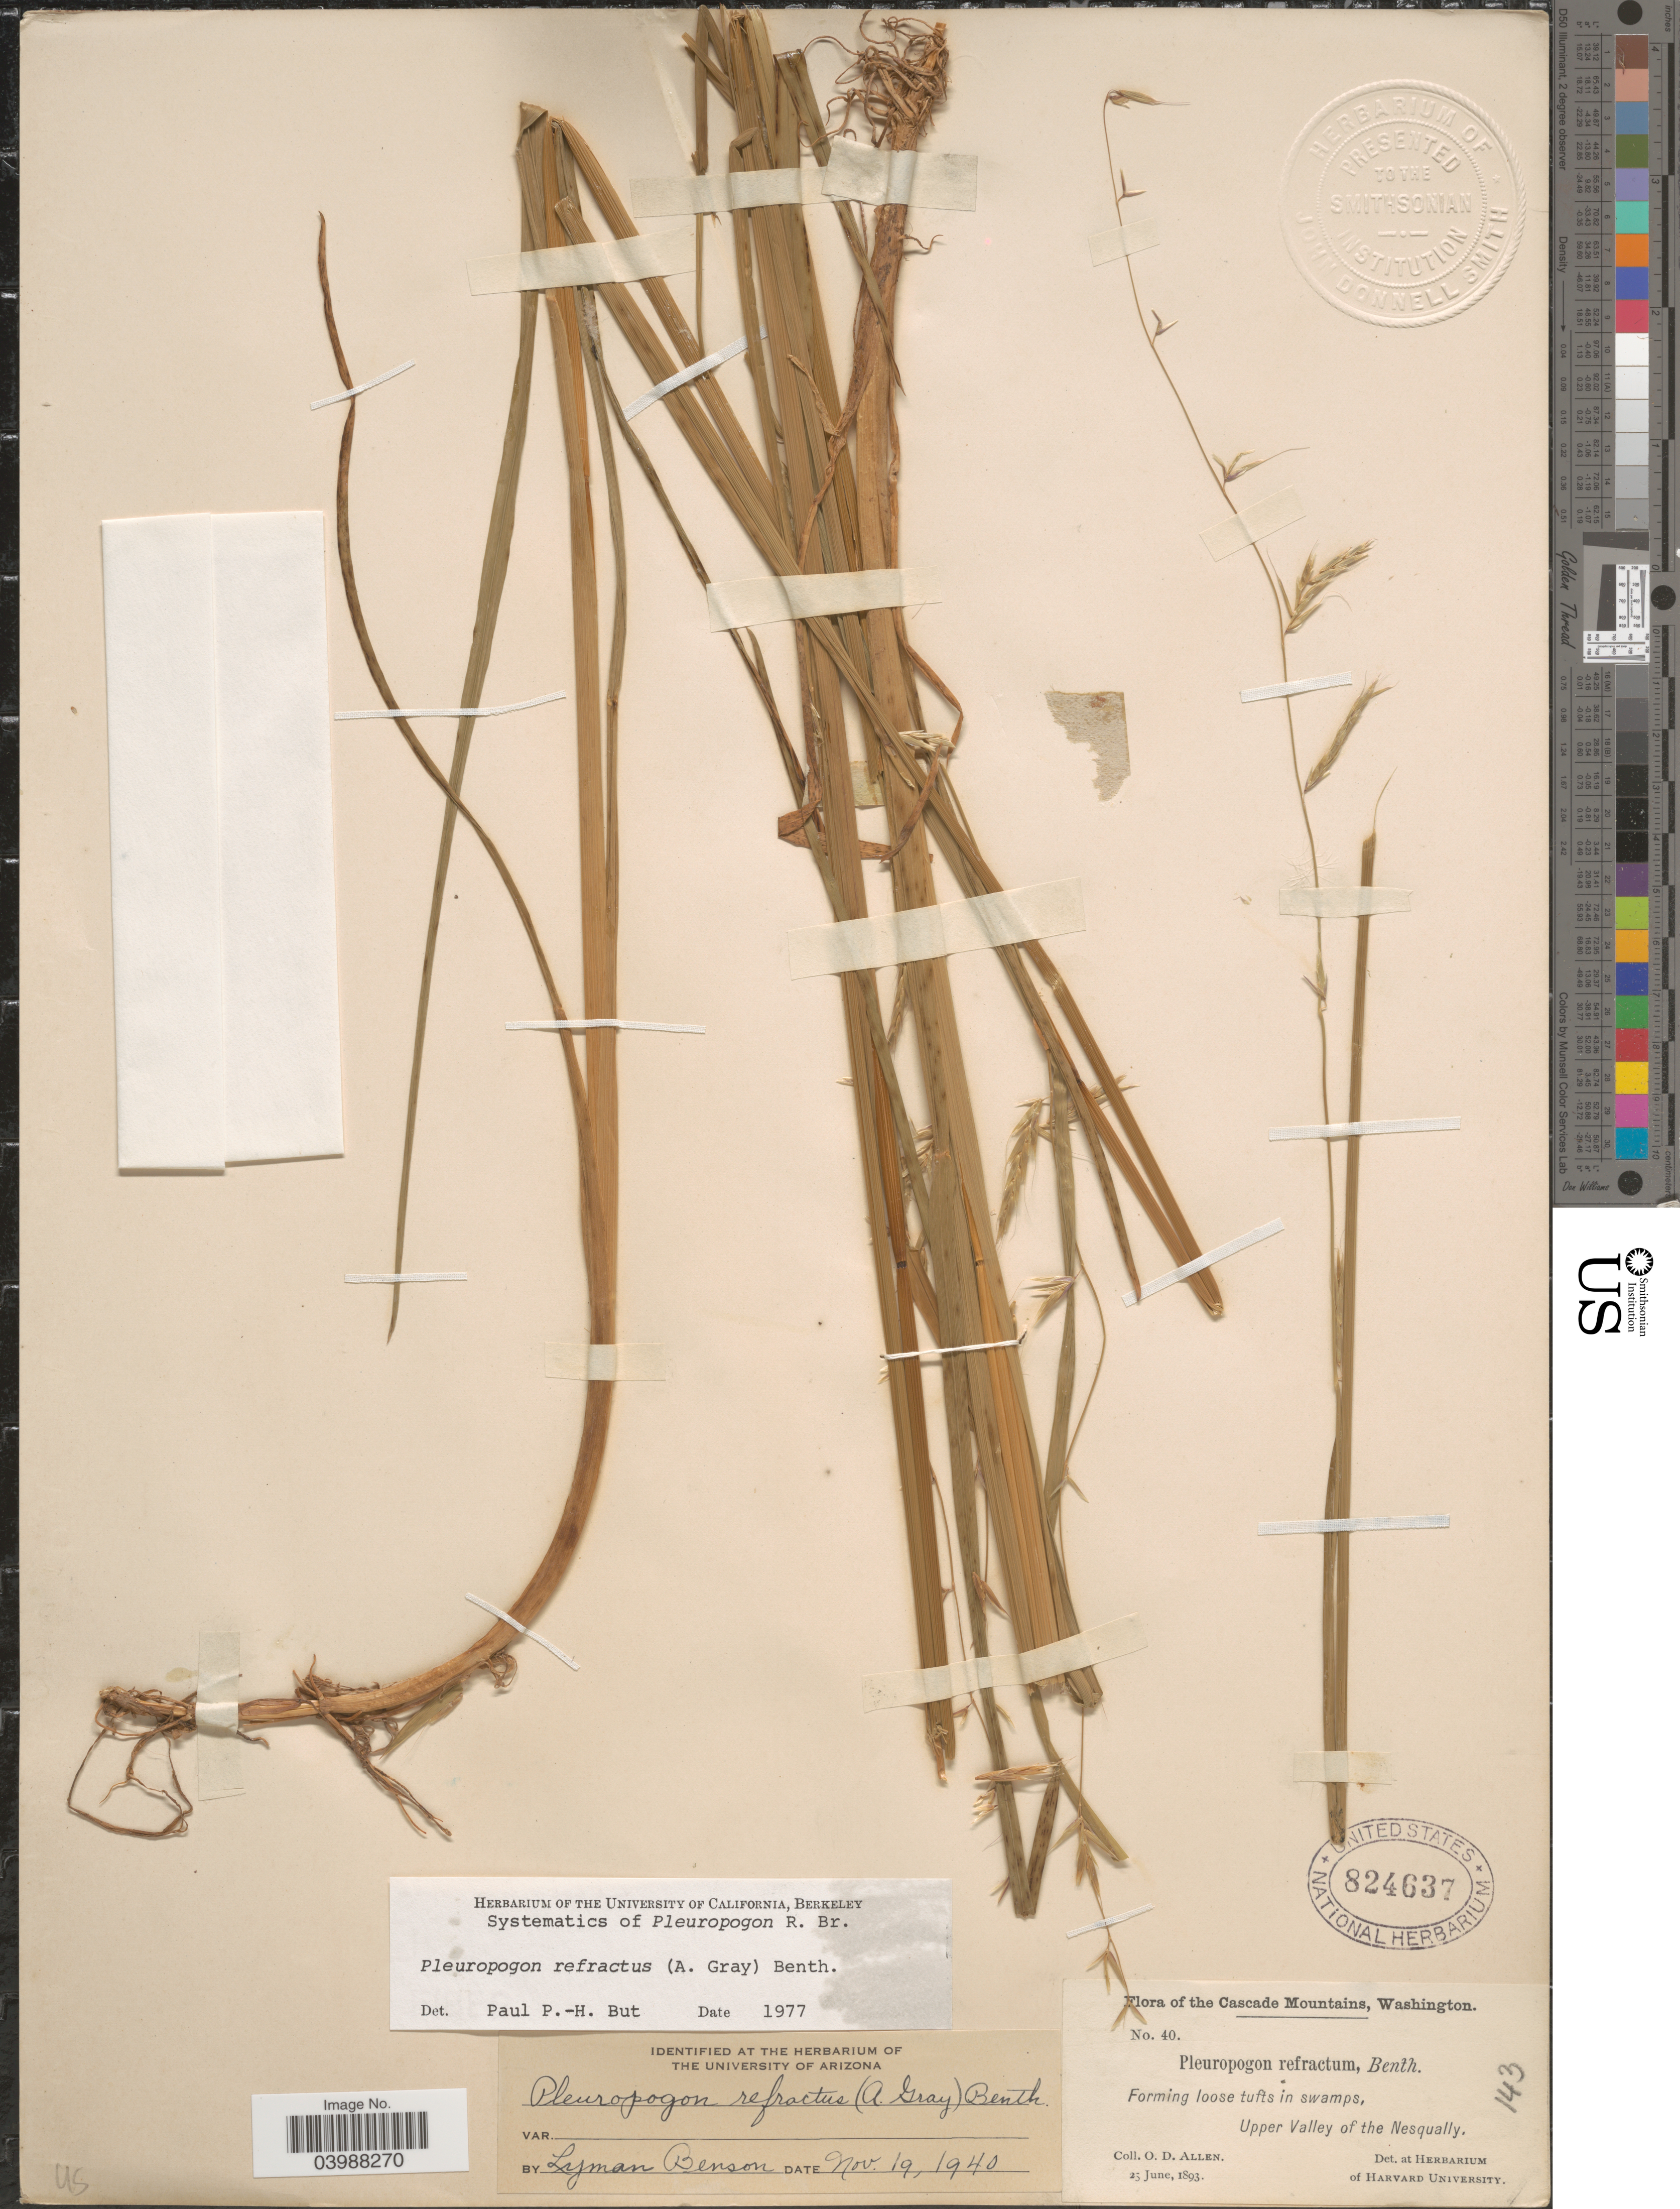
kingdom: Plantae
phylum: Tracheophyta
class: Liliopsida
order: Poales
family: Poaceae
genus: Pleuropogon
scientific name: Pleuropogon refractus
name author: (A. Gray) Benth.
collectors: O. D. Allen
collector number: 40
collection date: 1893-06-23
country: United States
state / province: Washington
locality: The Cascade Mountains. Upper Valley of the Nesqually.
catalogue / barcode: US 824637